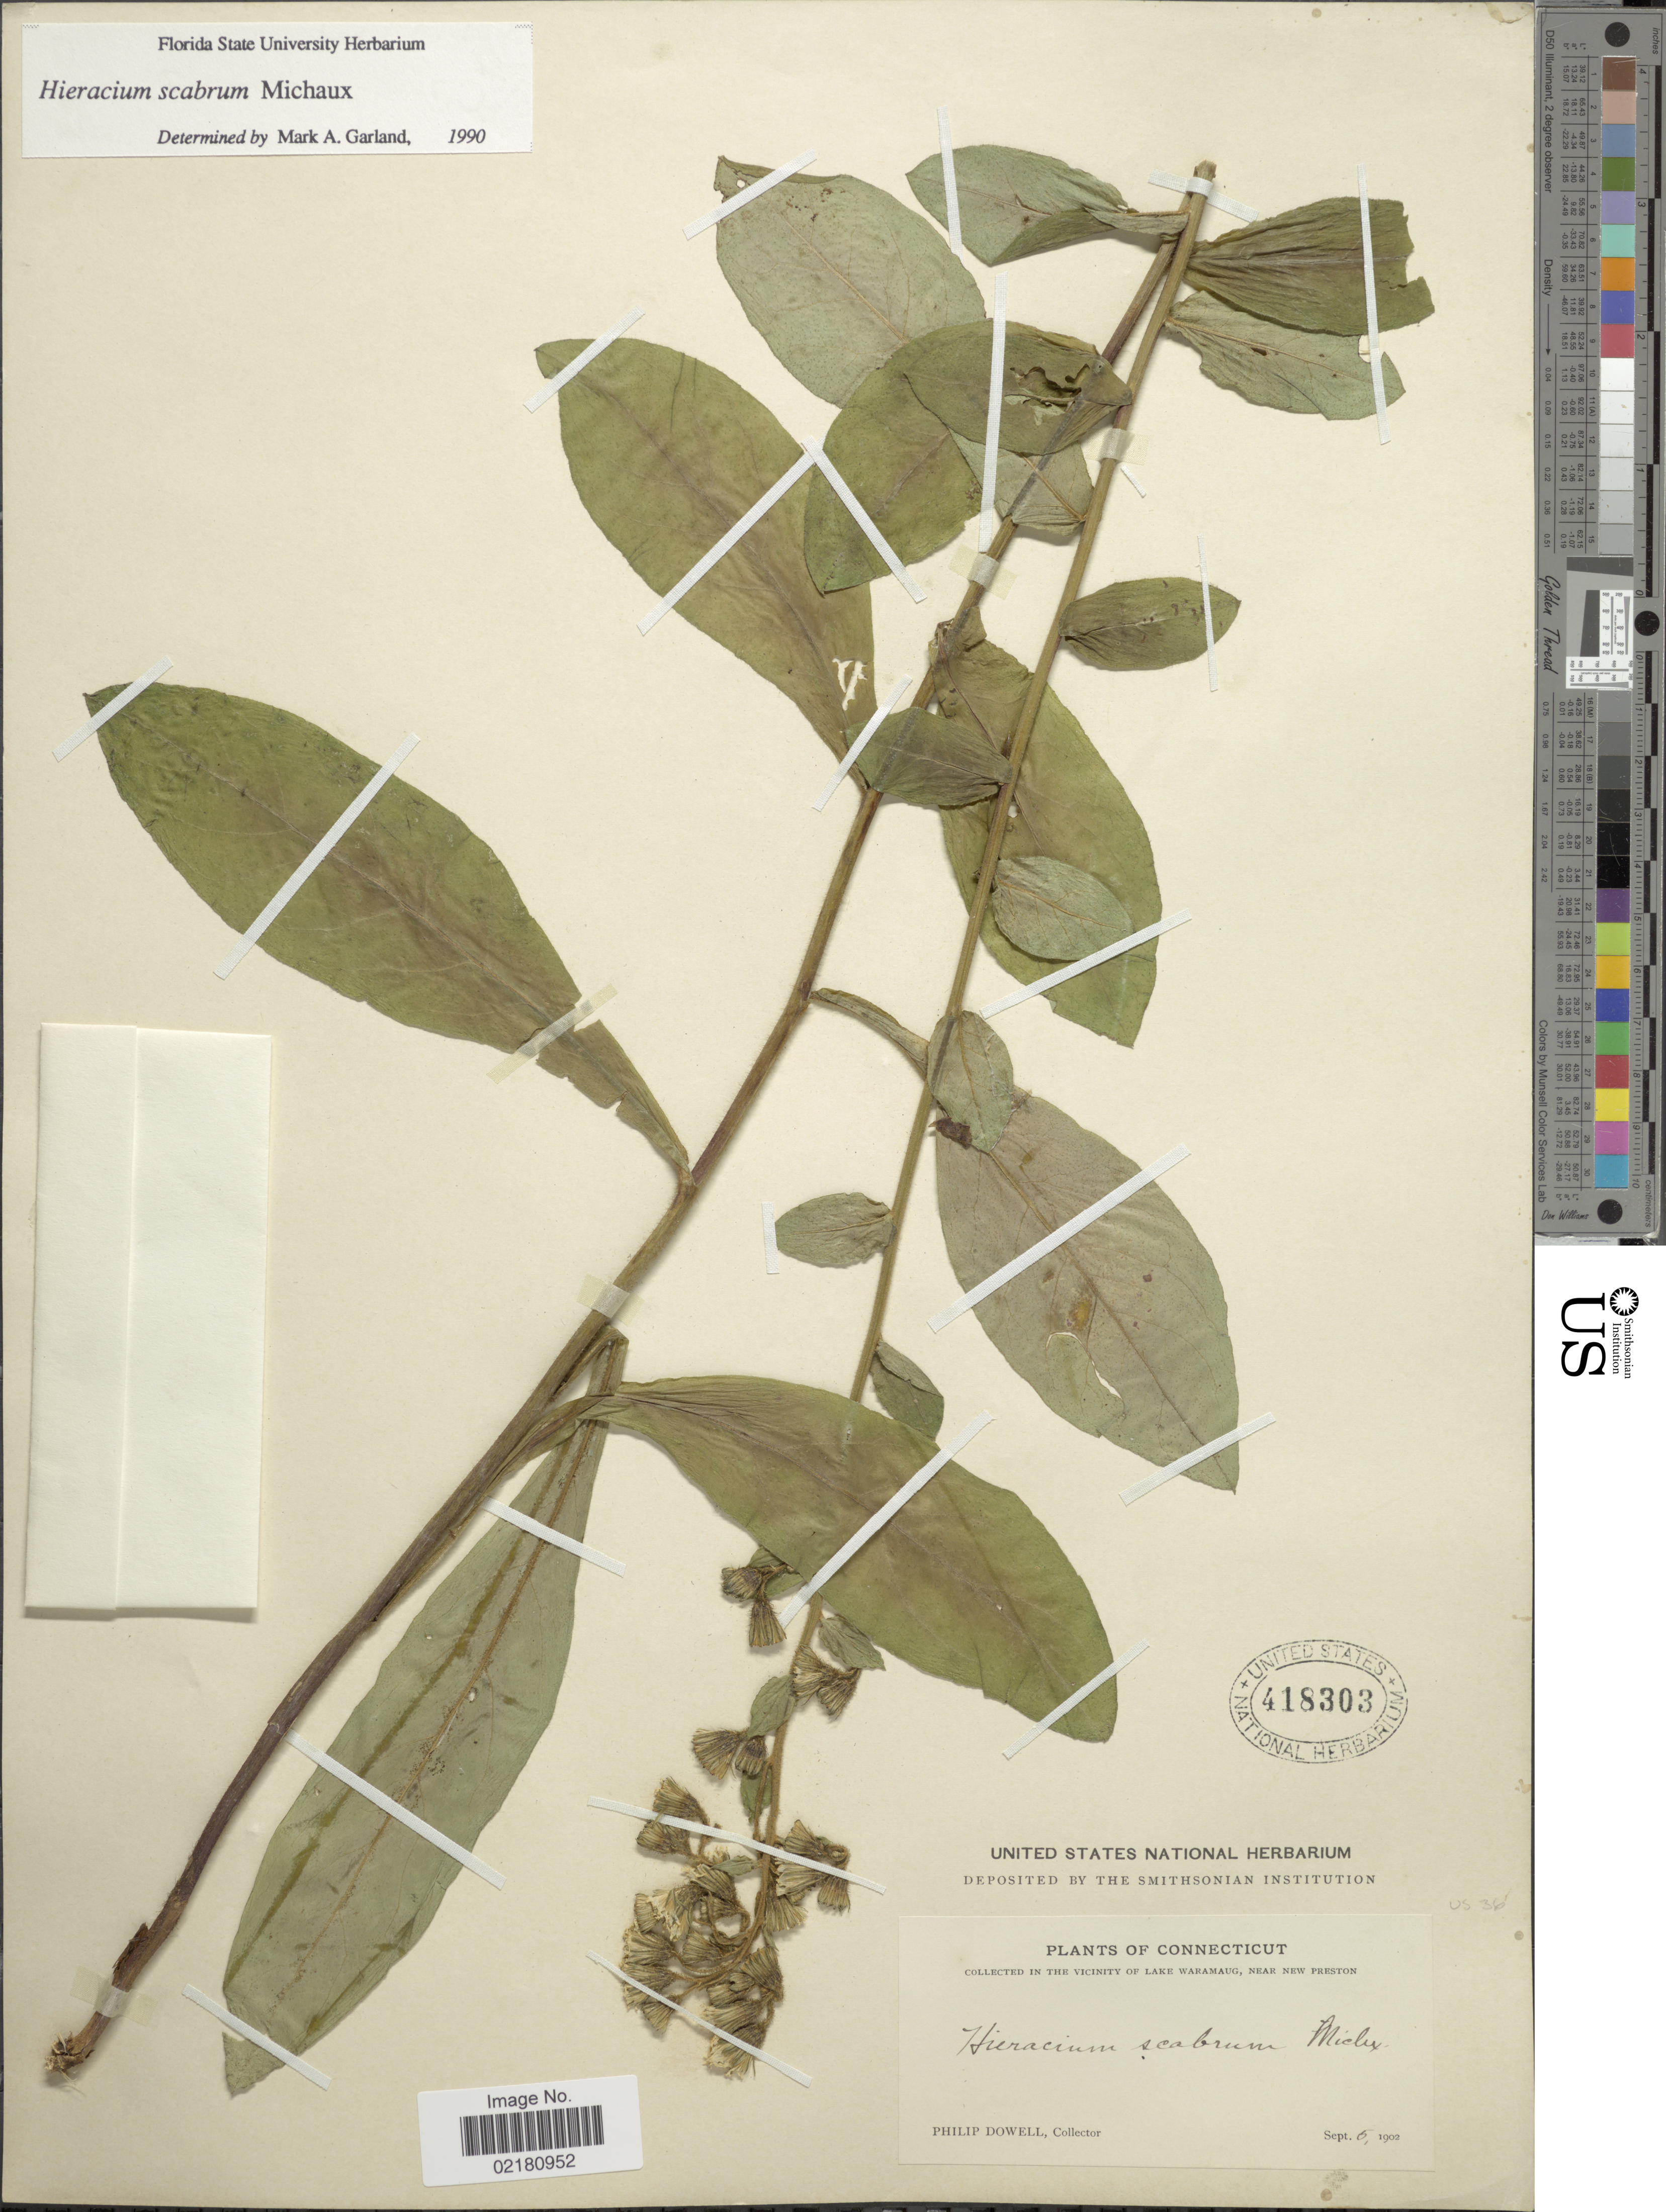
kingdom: Plantae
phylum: Tracheophyta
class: Magnoliopsida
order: Asterales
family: Asteraceae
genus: Pilosella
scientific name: Pilosella verruculata subsp. verruculata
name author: (Link) Soják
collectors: P. Dowell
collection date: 1902-09-05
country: United States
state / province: Connecticut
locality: The vicinity of Lake Waramaug, near New Preston.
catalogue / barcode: US 418303